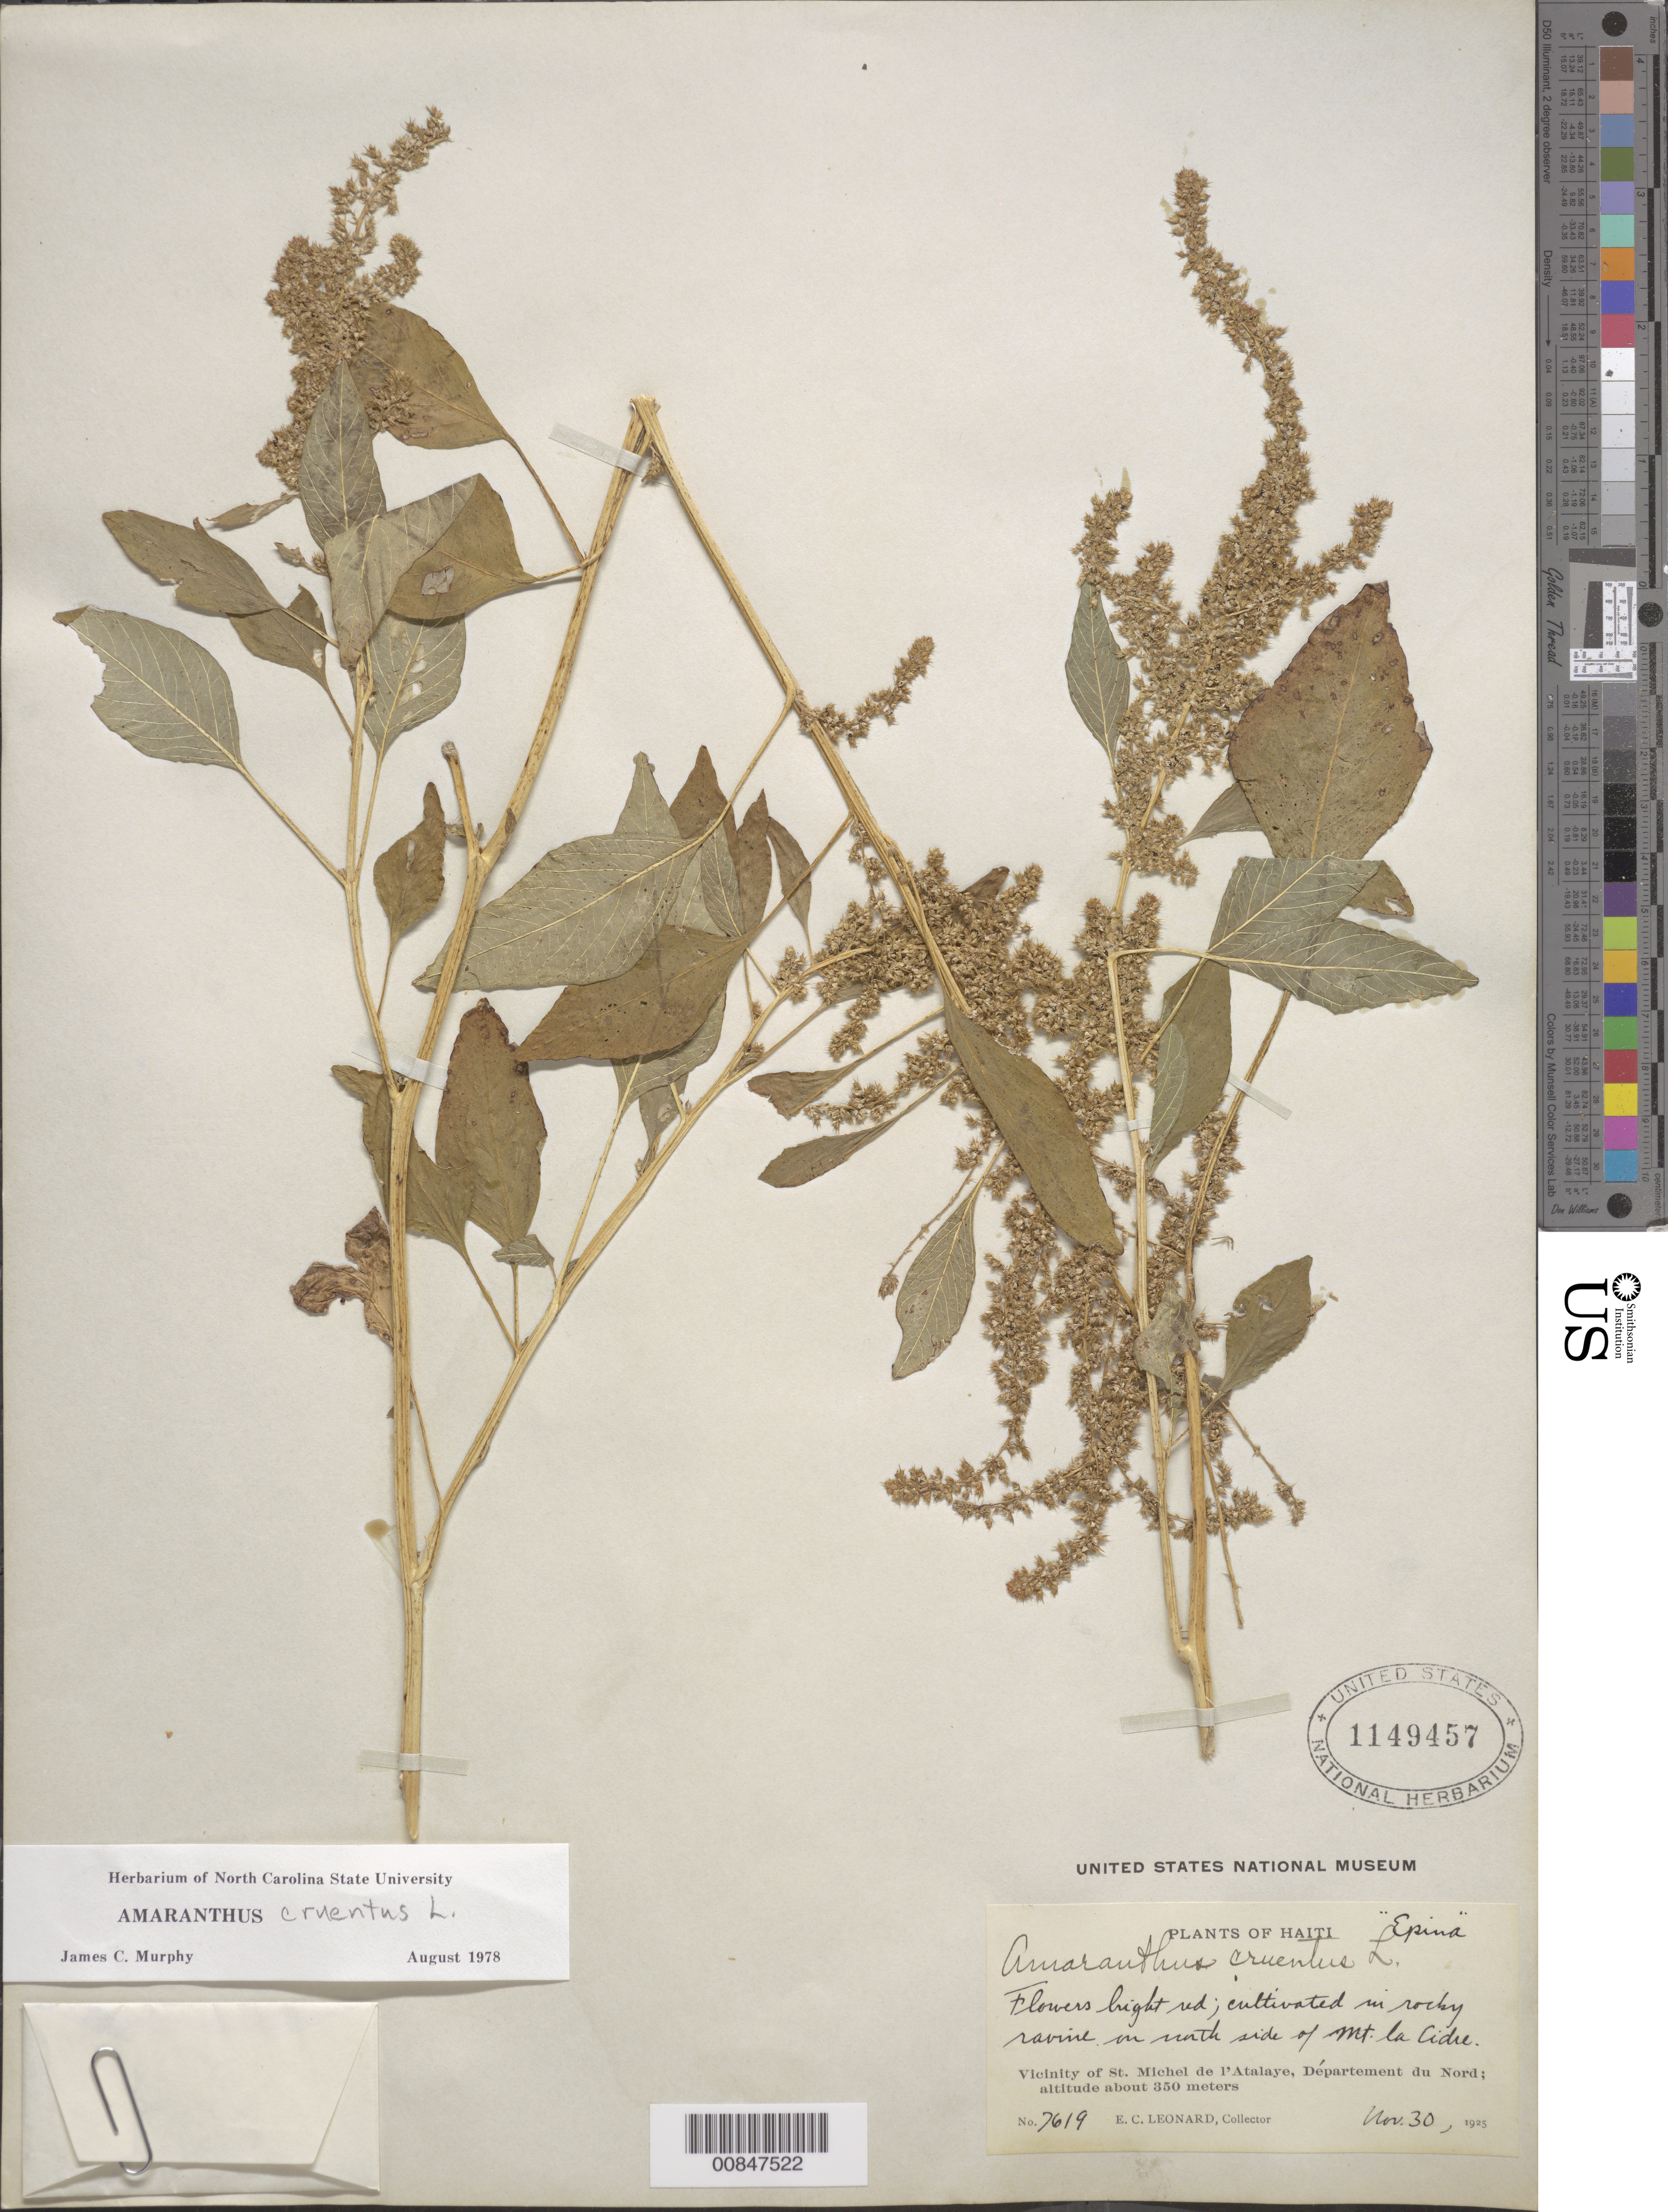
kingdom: Plantae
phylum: Tracheophyta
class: Magnoliopsida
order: Caryophyllales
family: Amaranthaceae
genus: Amaranthus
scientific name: Amaranthus cruentus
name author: L.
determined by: Murphy, J. C.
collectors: E. C. Leonard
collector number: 7619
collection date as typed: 30 Nov 1925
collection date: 1925-11-30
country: Haiti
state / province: Nord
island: Hispaniola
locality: Vicinity of St. Michel de l'Atalaye. Nord side of Mt. la Cidre.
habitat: In rocky ravine.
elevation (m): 350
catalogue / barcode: US 1149457